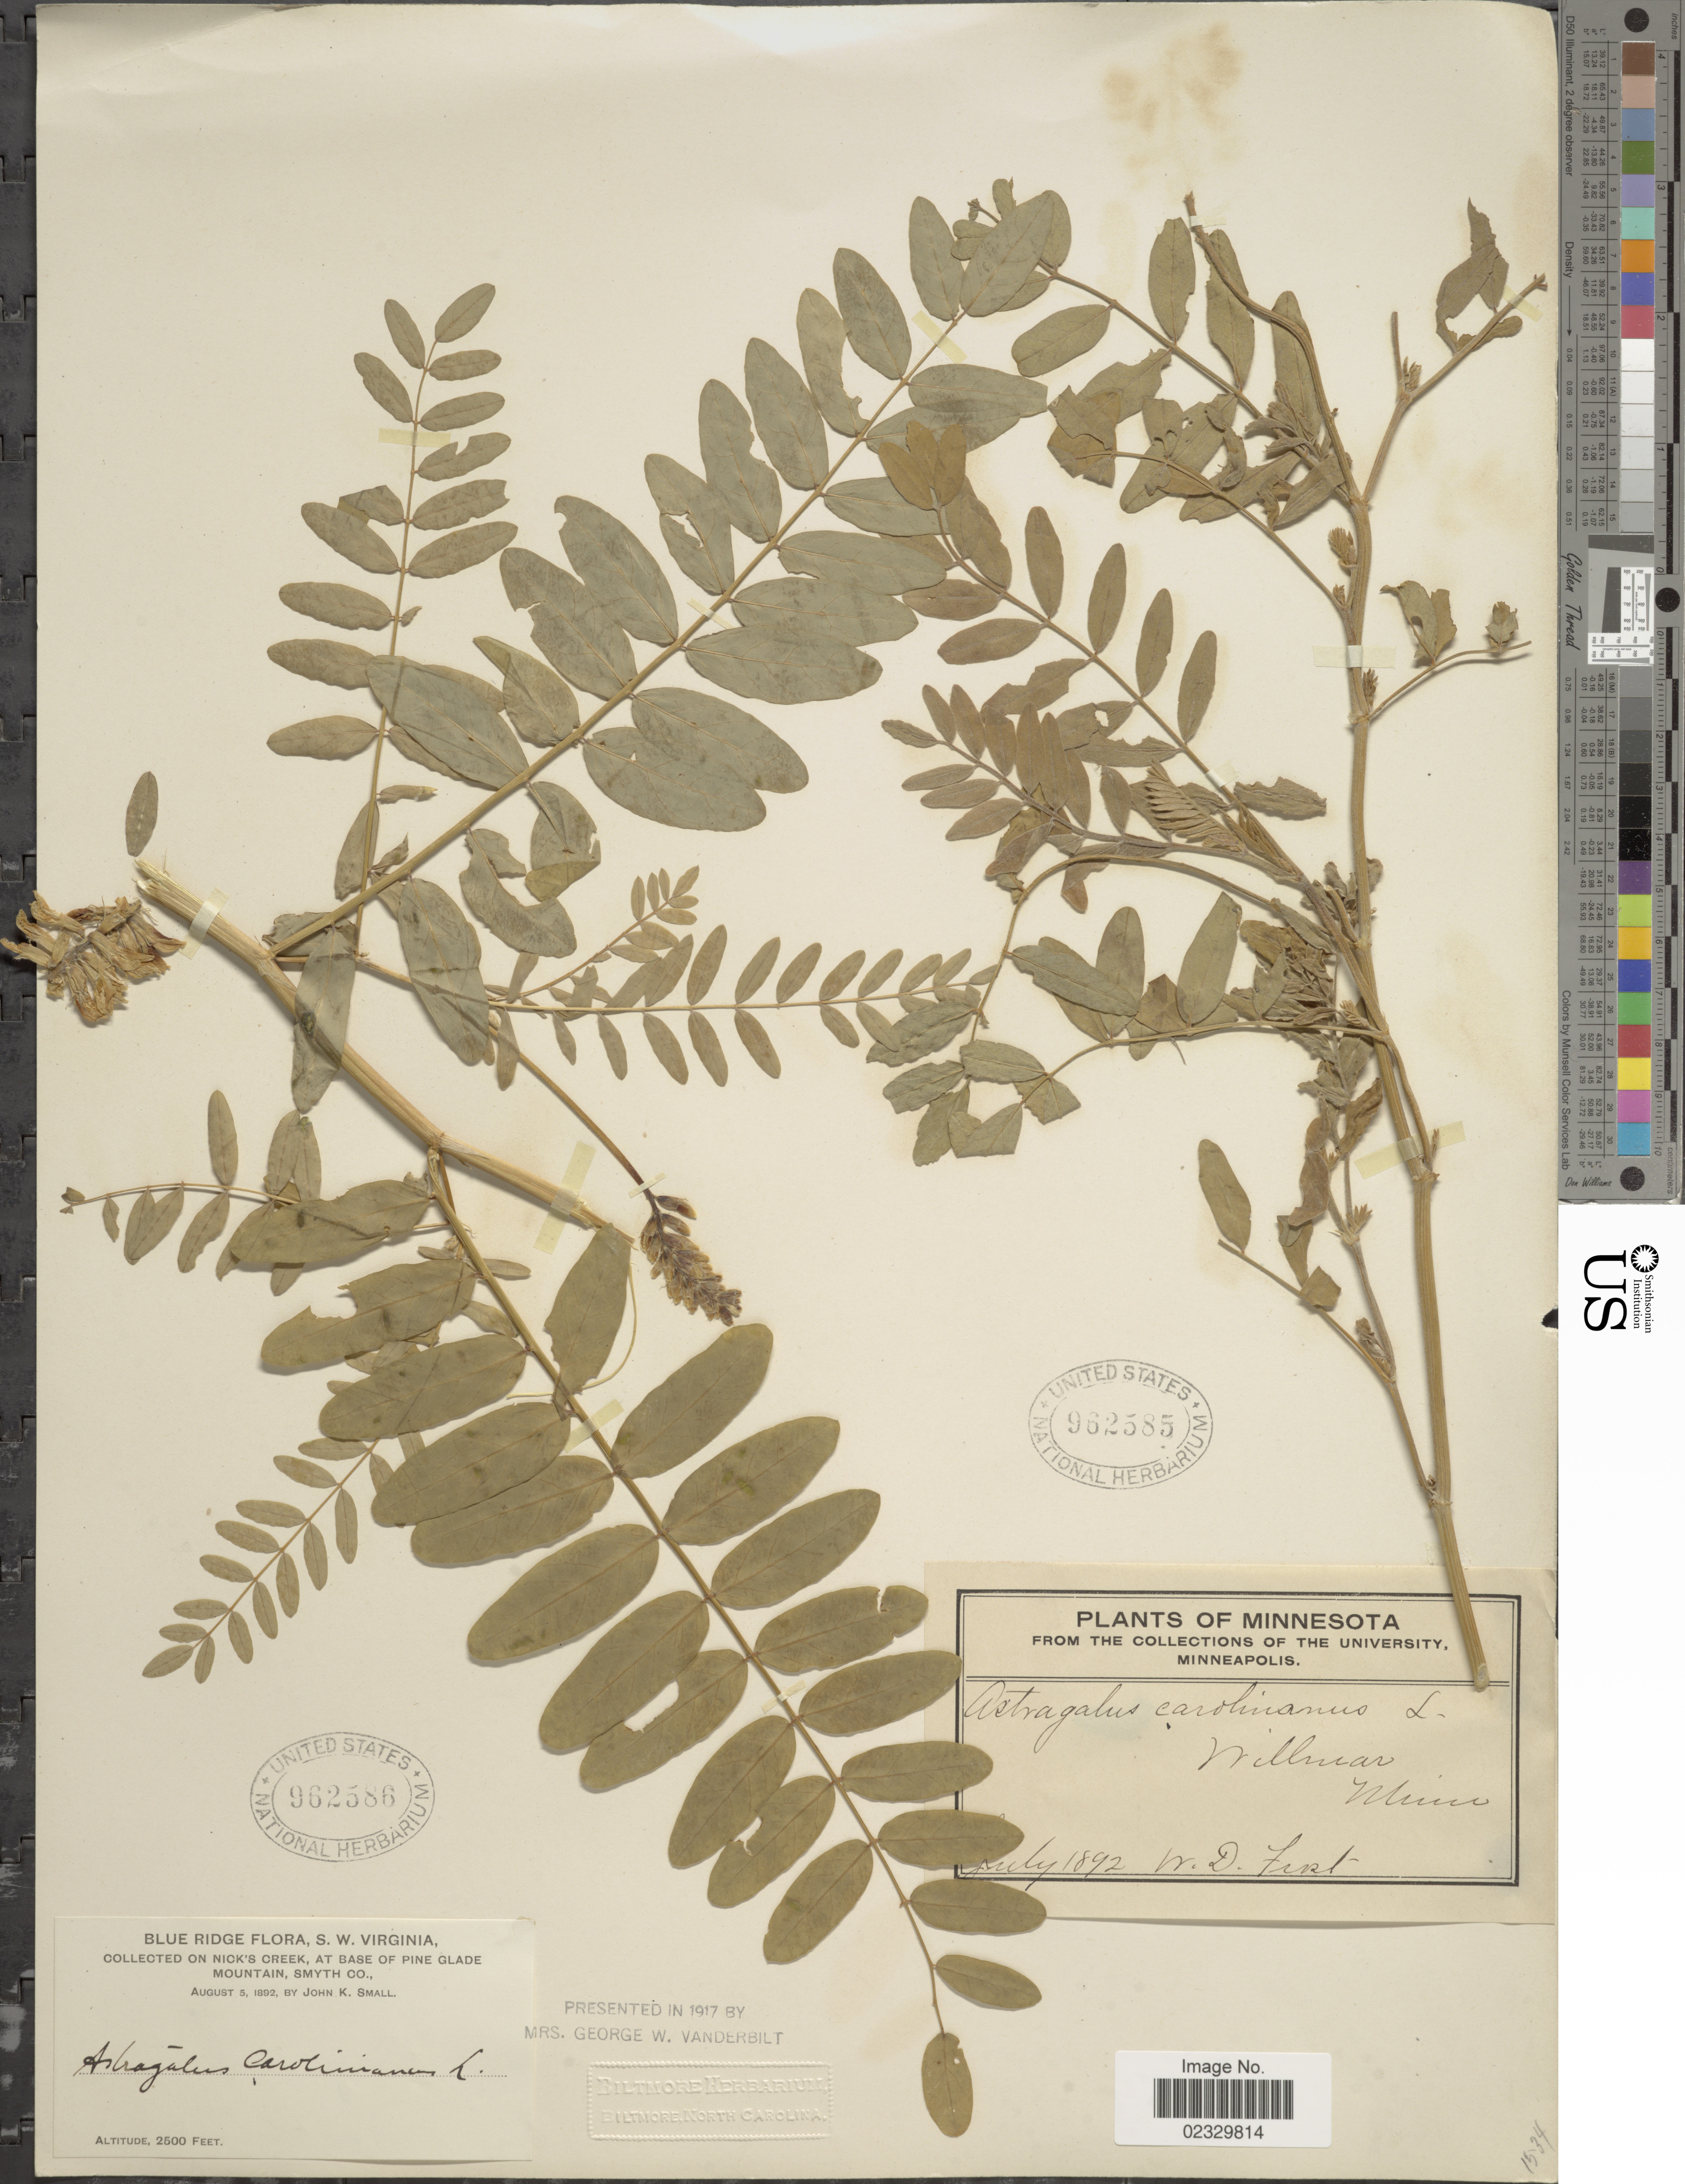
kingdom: Plantae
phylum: Tracheophyta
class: Magnoliopsida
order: Fabales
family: Fabaceae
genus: Astragalus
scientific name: Astragalus canadensis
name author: L.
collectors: W. Firth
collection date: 1892-07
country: United States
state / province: Minnesota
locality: Willman, Minn.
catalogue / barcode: US 962585-2